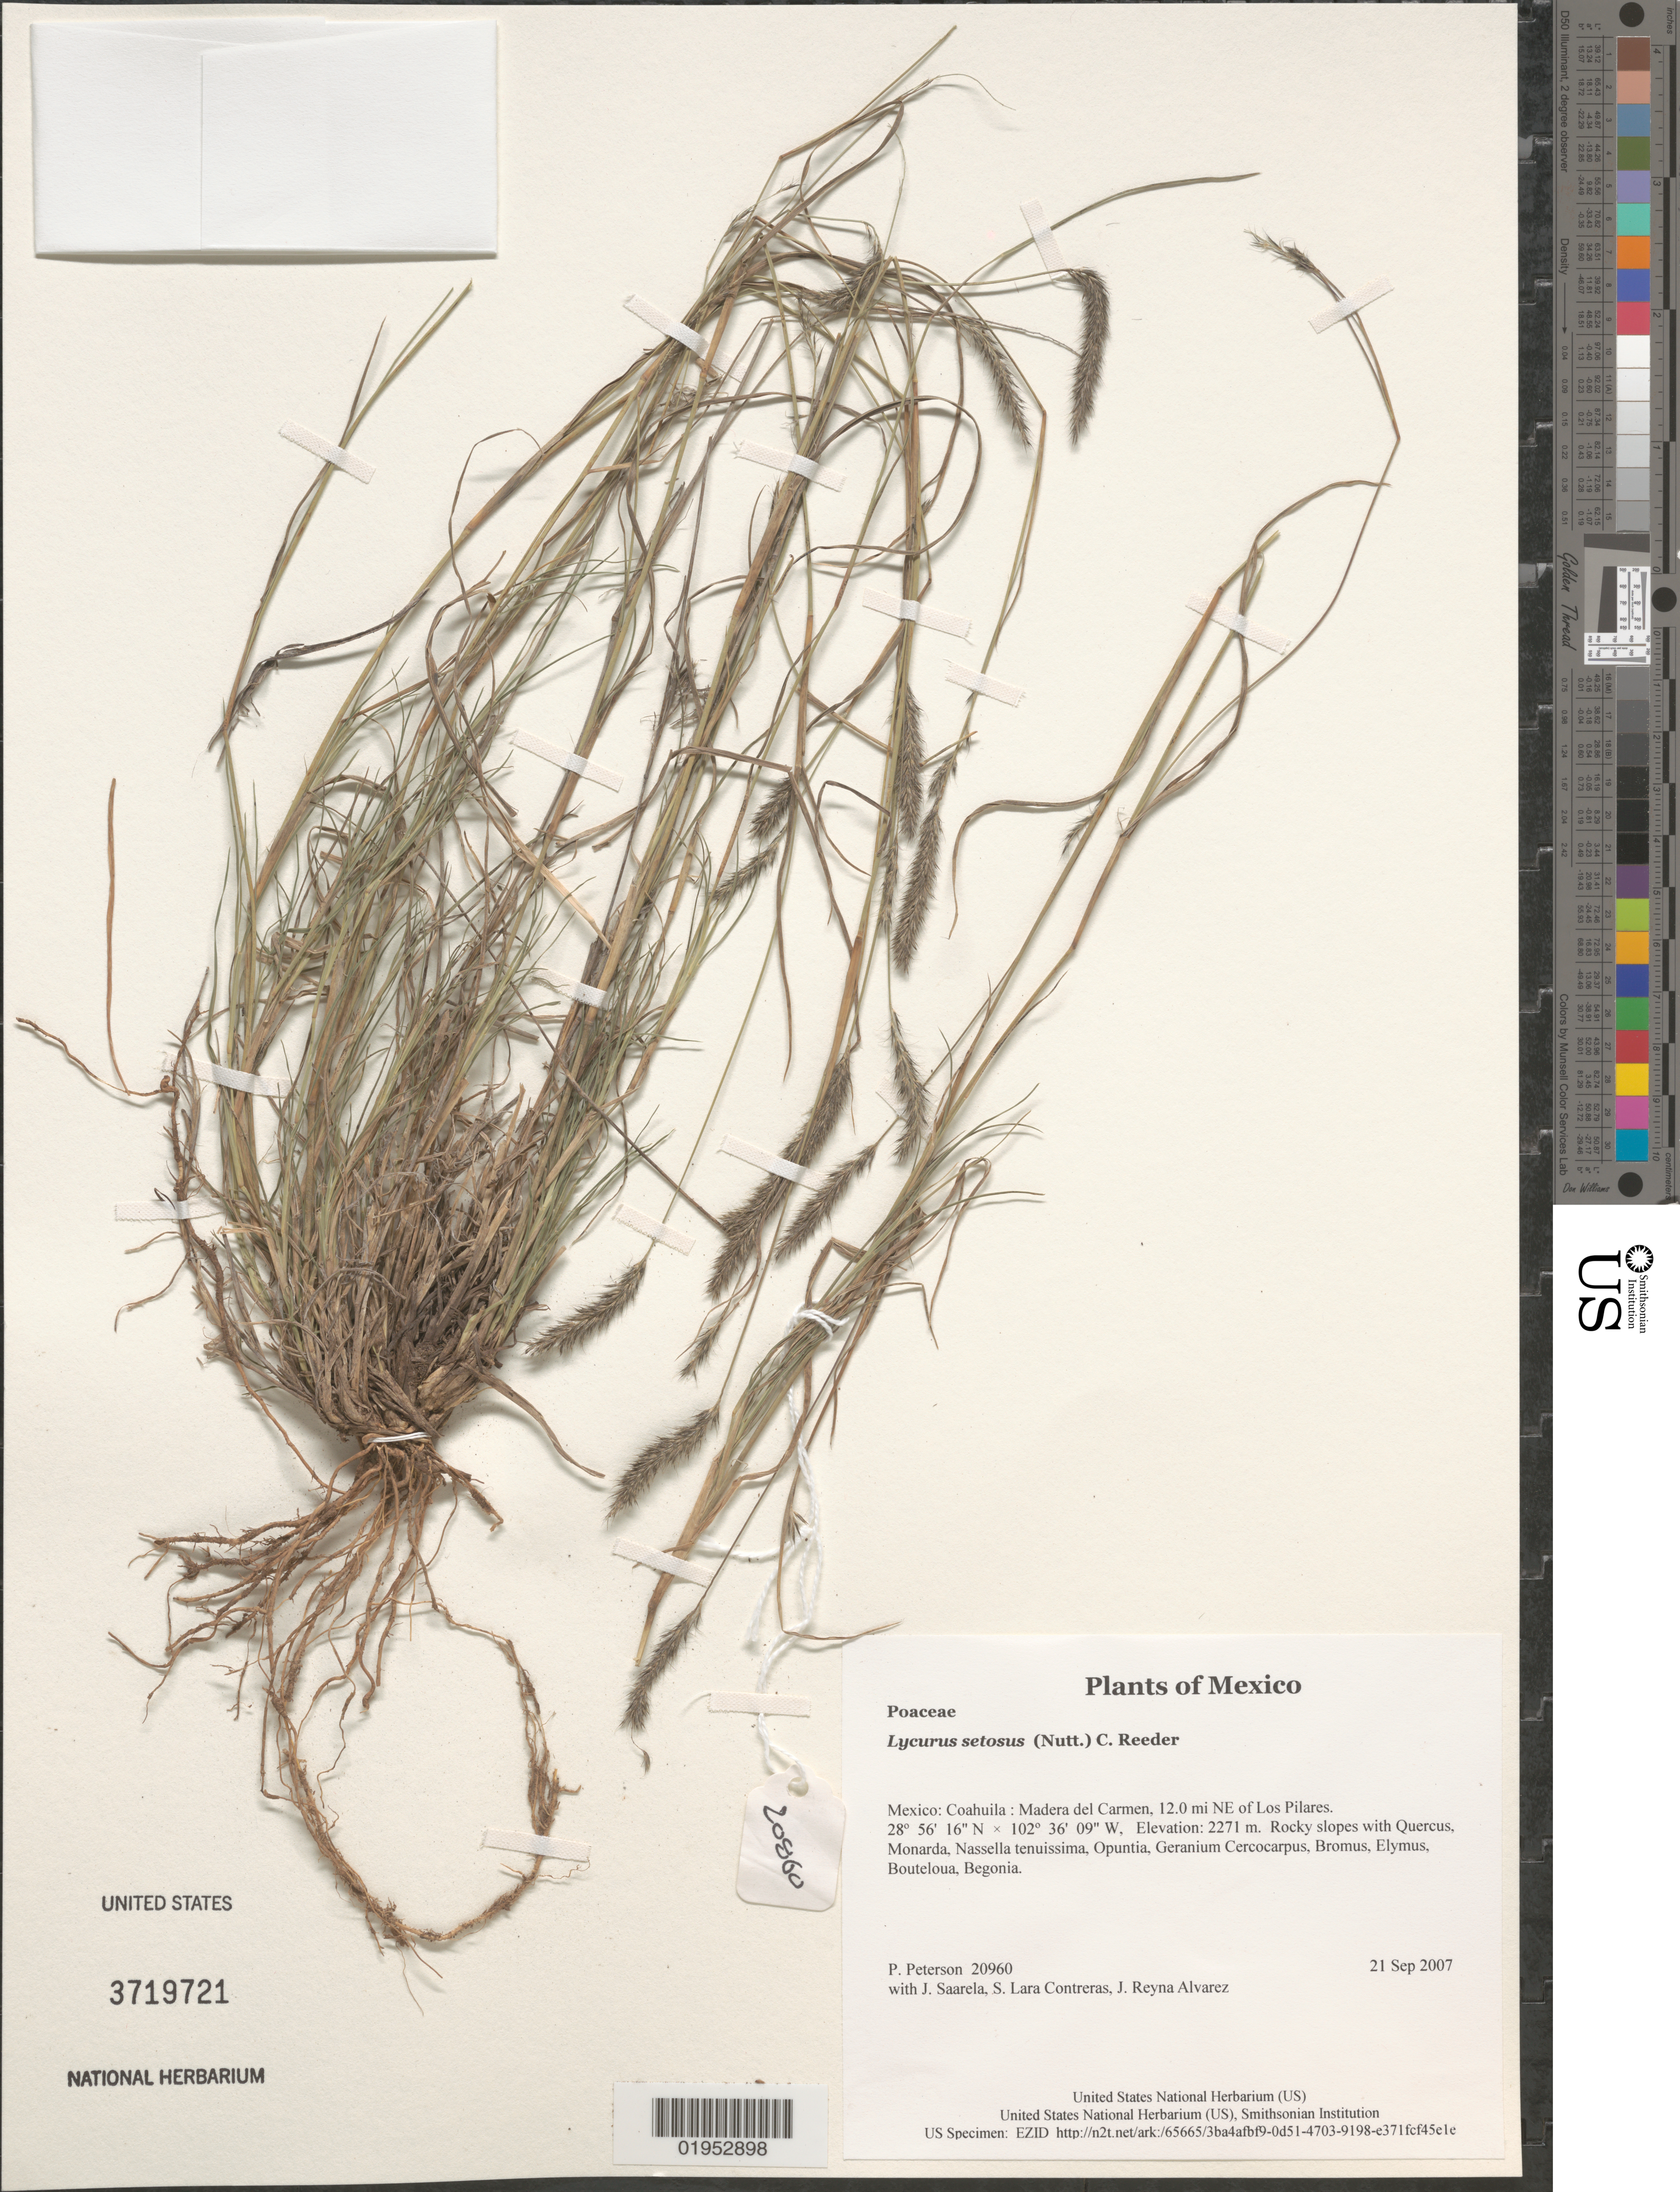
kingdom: Plantae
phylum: Tracheophyta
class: Liliopsida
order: Poales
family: Poaceae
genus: Lycurus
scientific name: Lycurus setosus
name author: (Nutt.) C. Reeder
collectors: P. M. Peterson, J. Saarela, S. Lara Contreras & J. Reyna Alvarez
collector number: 20960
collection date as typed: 21 Sep 2007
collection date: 2007-09-21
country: Mexico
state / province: Coahuila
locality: Madera del Carmen, 12.0 mi NE of Los Pilares.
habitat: Rocky slopes with Quercus, Monarda, Nassella tenuissima, Opuntia, Geranium Cercocarpus, Bromus, Elymus, Bouteloua, Begonia.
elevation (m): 2271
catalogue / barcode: US 3719721